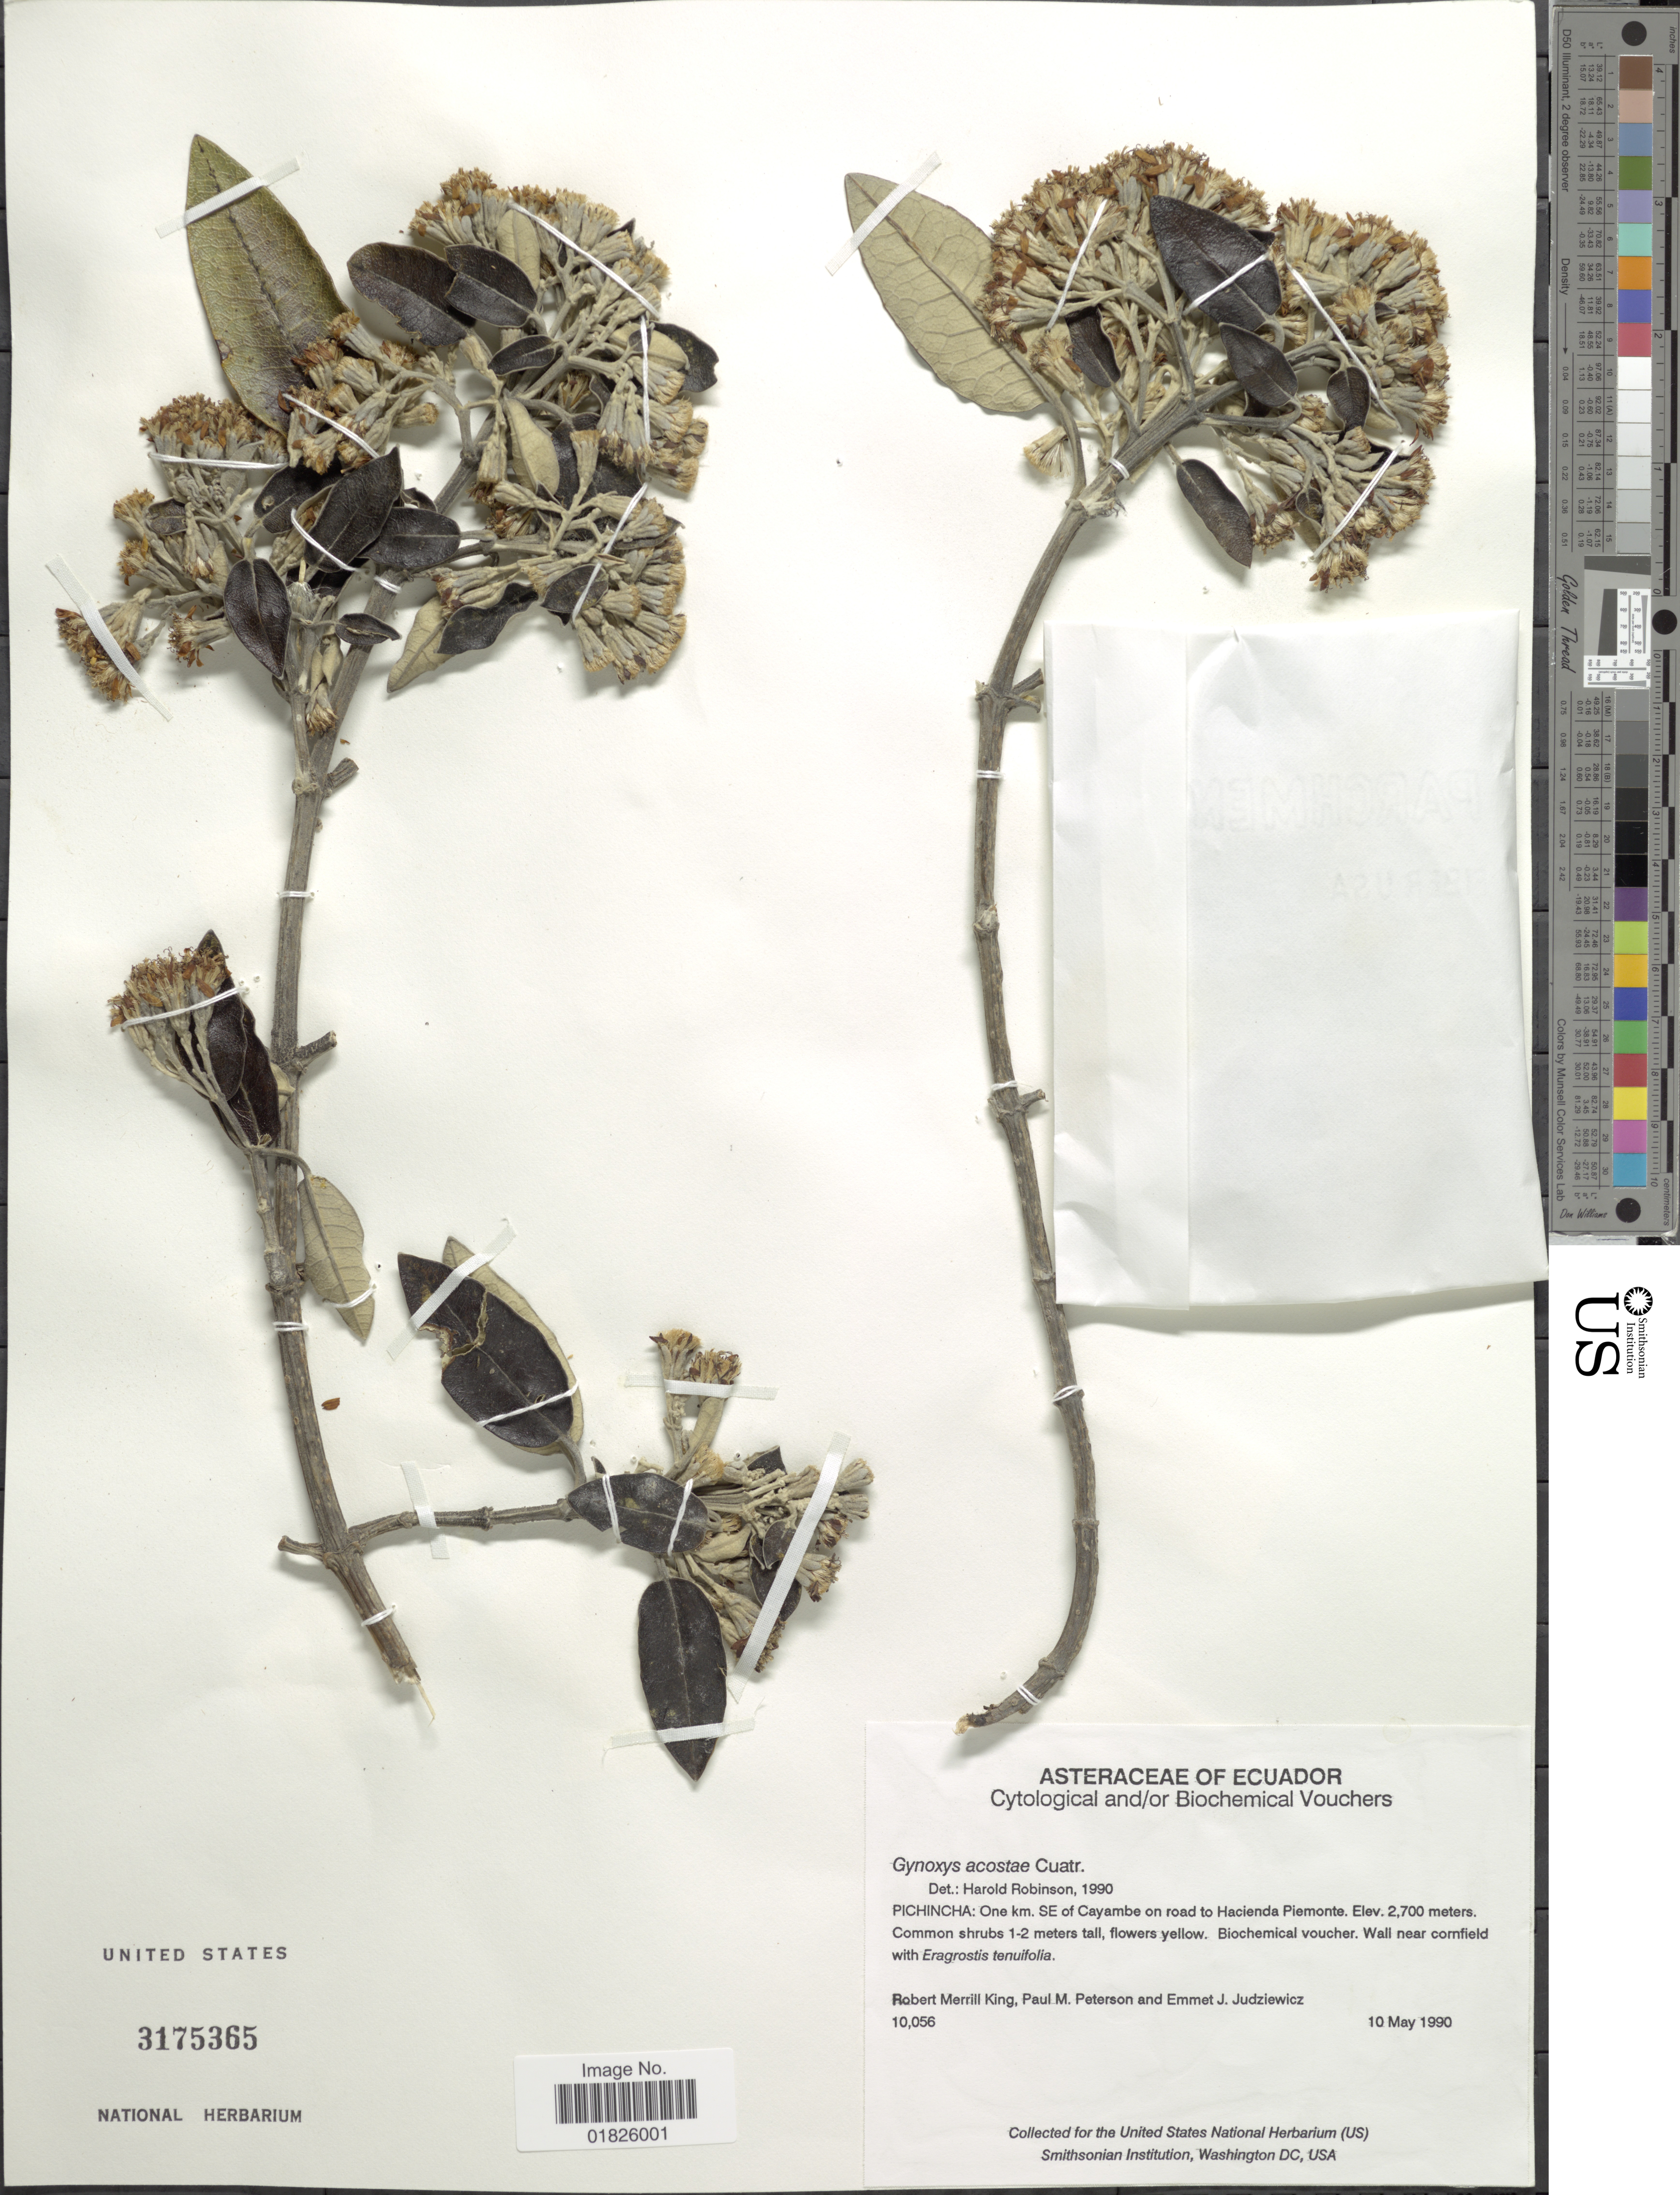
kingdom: Plantae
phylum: Tracheophyta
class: Magnoliopsida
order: Asterales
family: Asteraceae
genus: Gynoxys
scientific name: Gynoxys acostae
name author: Cuatrec.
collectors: R. M. King, P. M. Peterson & E. J. Judziewicz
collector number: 10056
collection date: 1990-05-10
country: Ecuador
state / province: Pichincha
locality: One km. SE of Cayambe on road to hacienda Piemonte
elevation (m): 2700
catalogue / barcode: US 3175365